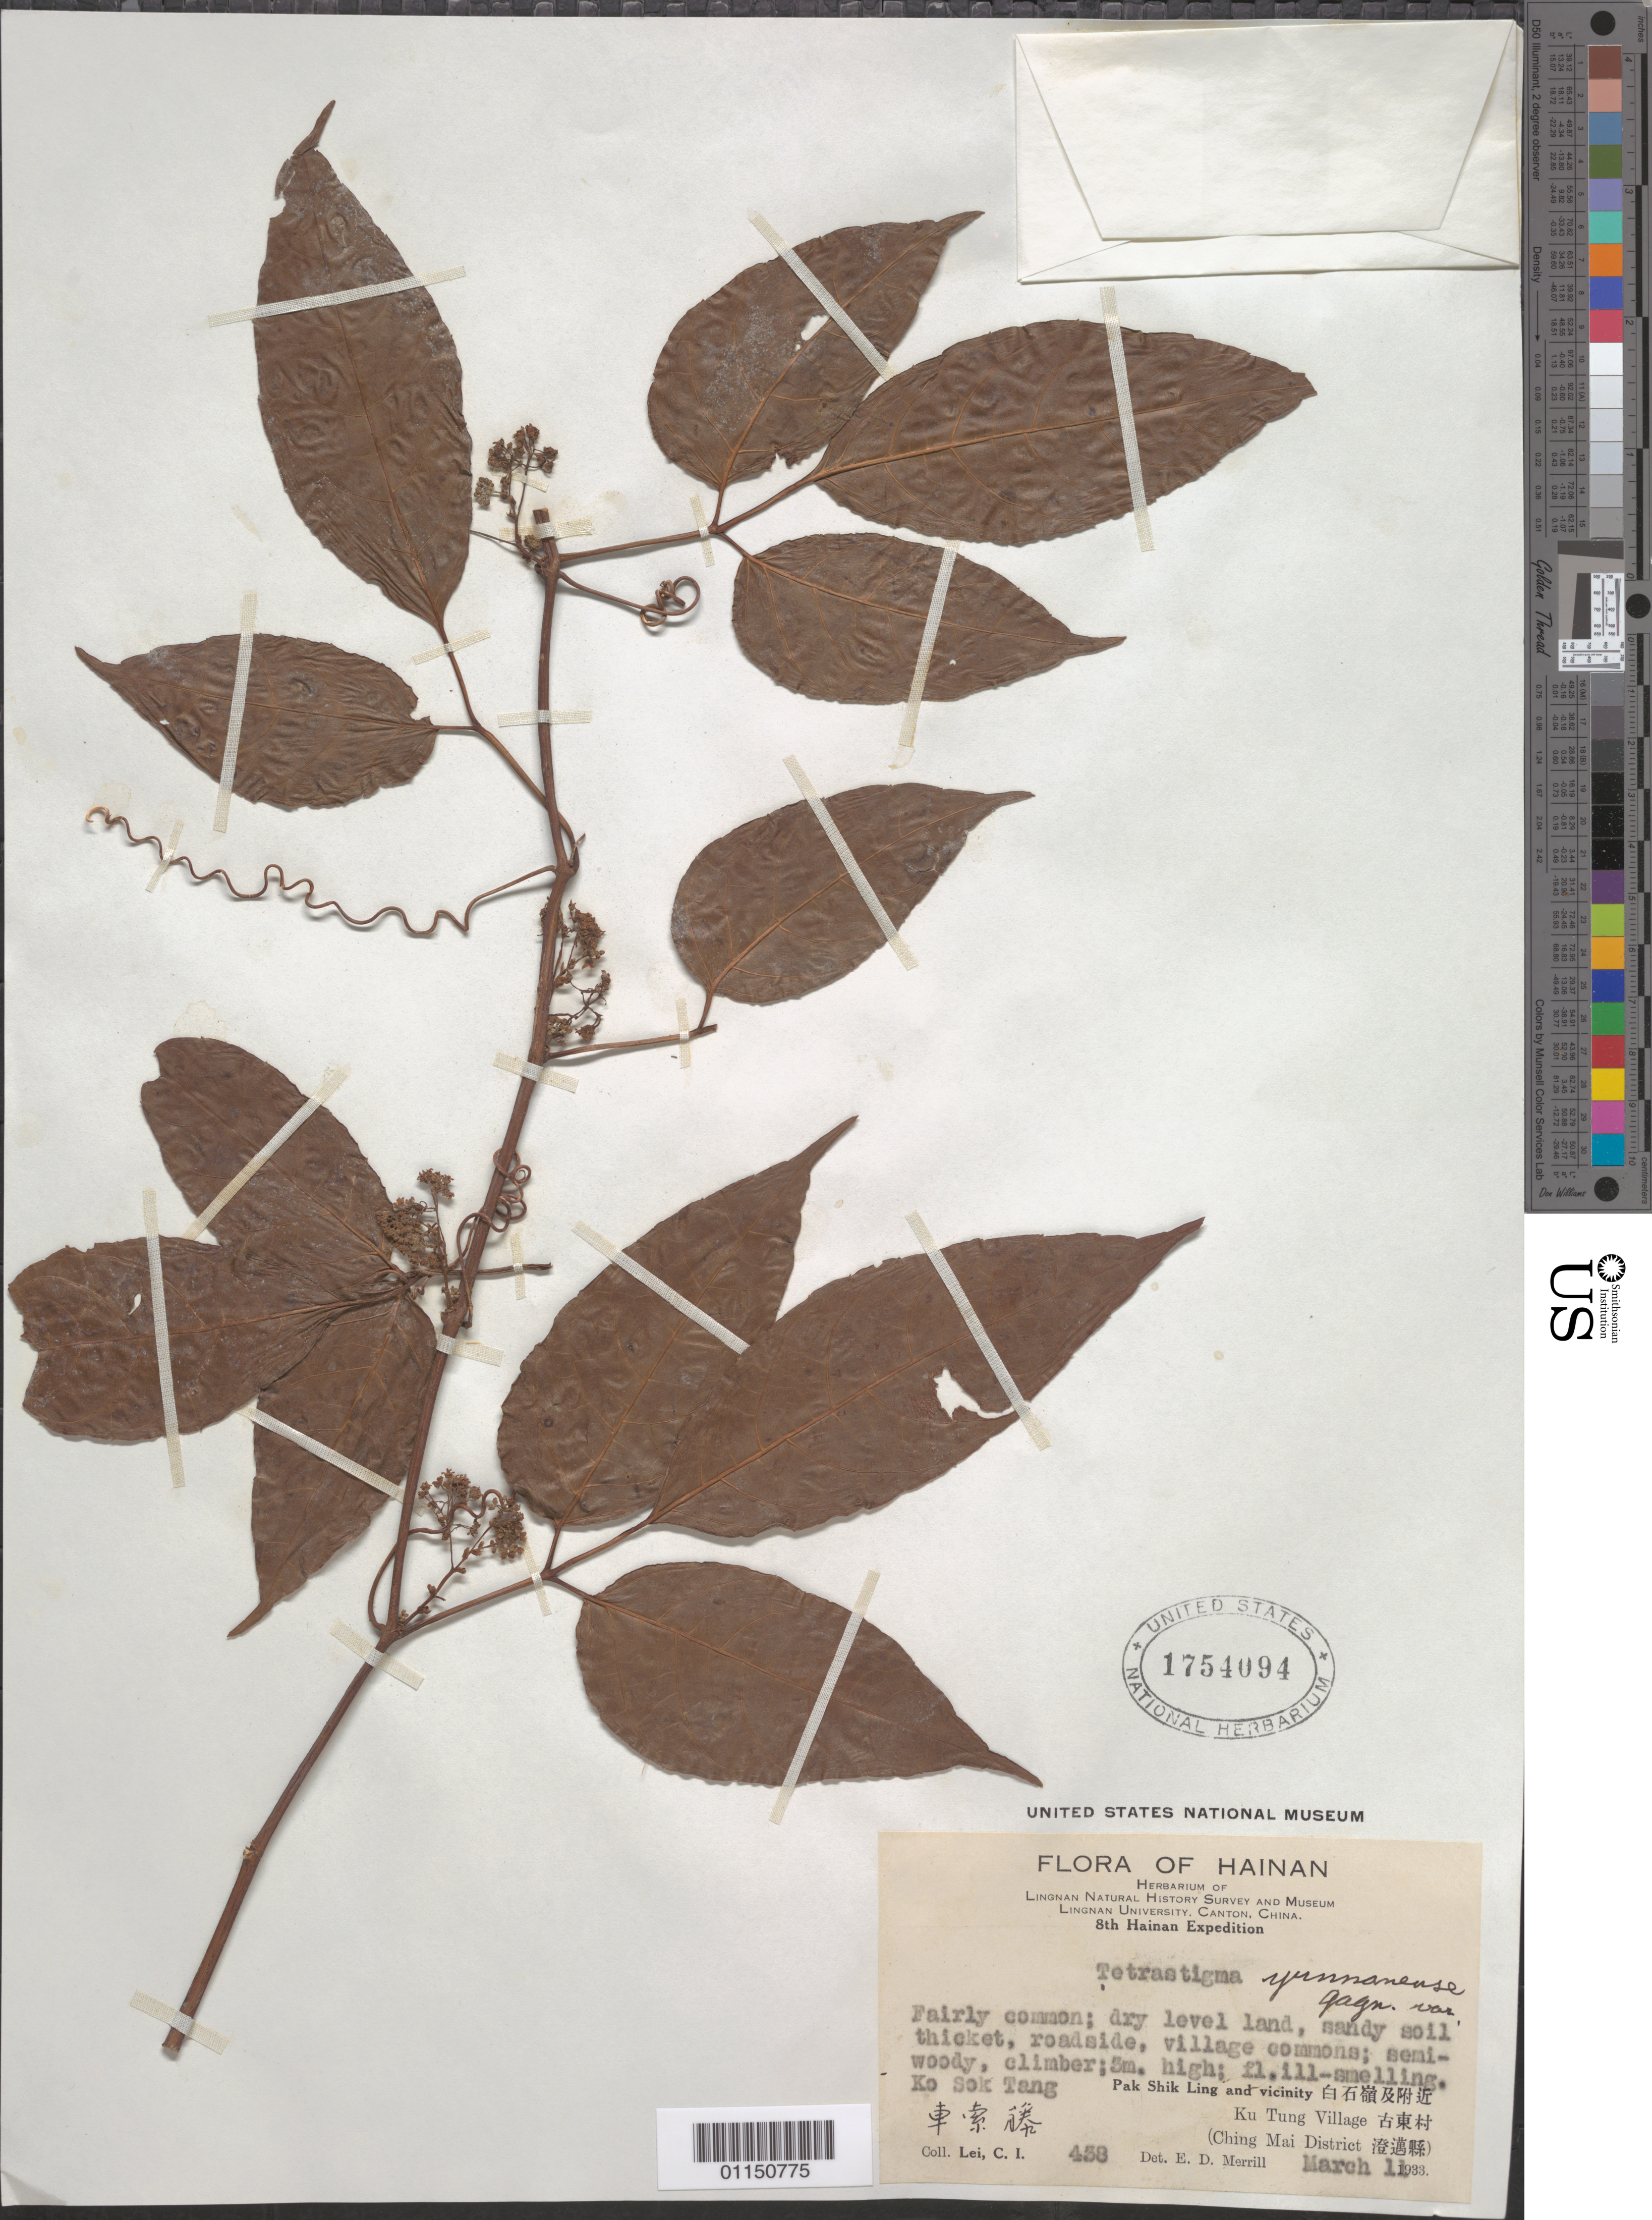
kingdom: Plantae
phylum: Tracheophyta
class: Magnoliopsida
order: Vitales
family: Vitaceae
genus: Tetrastigma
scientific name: Tetrastigma yunnanense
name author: Gagnep.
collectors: C. I. Lei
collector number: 458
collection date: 1933-03-11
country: China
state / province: Hainan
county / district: Ching Mai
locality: Pak Shik Ling and vicinity. Ku Tung Village.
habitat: Fairly common; dry level land, sandy soil, thicket, roadside, village commons; semi-woody, climber.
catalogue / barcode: US 1754094